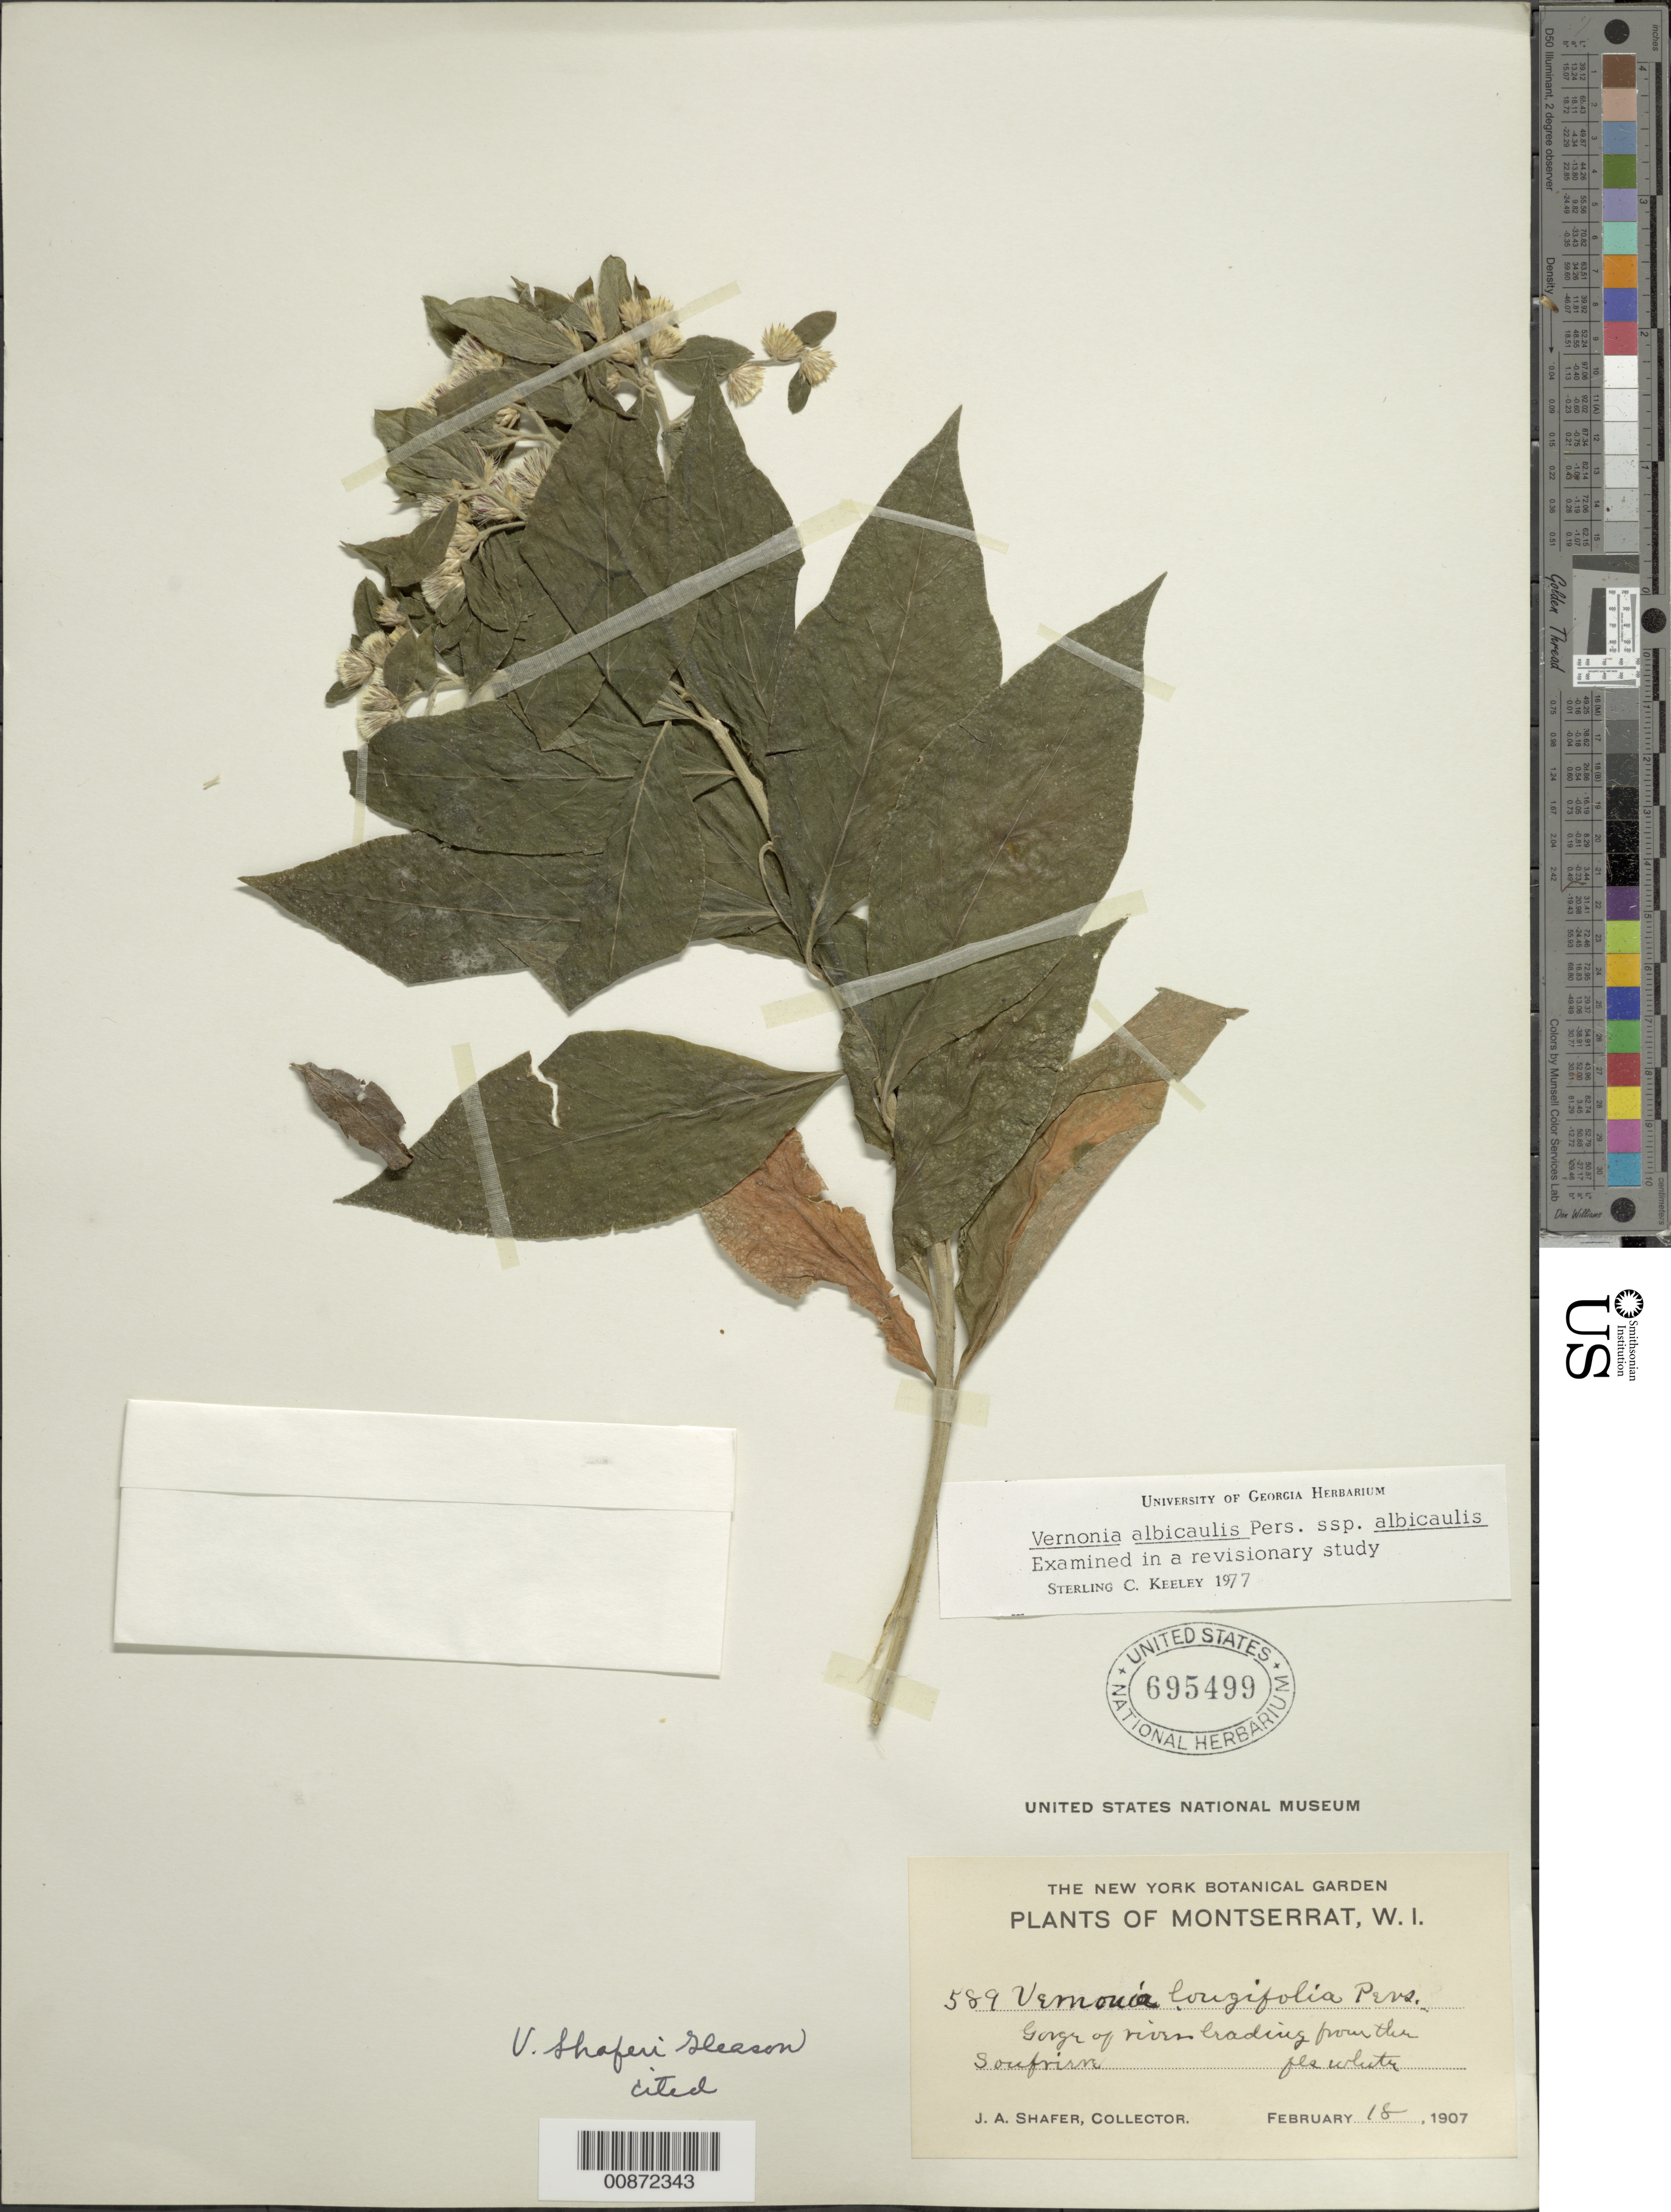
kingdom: Plantae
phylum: Tracheophyta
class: Magnoliopsida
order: Asterales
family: Asteraceae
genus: Lepidaploa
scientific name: Lepidaploa glabra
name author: (Willd.) H. Rob.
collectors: J. A. Shafer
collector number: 589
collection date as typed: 18 Feb 1907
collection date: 1907-02-18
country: Montserrat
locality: Soufriere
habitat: Gorge of river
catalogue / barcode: US 695499